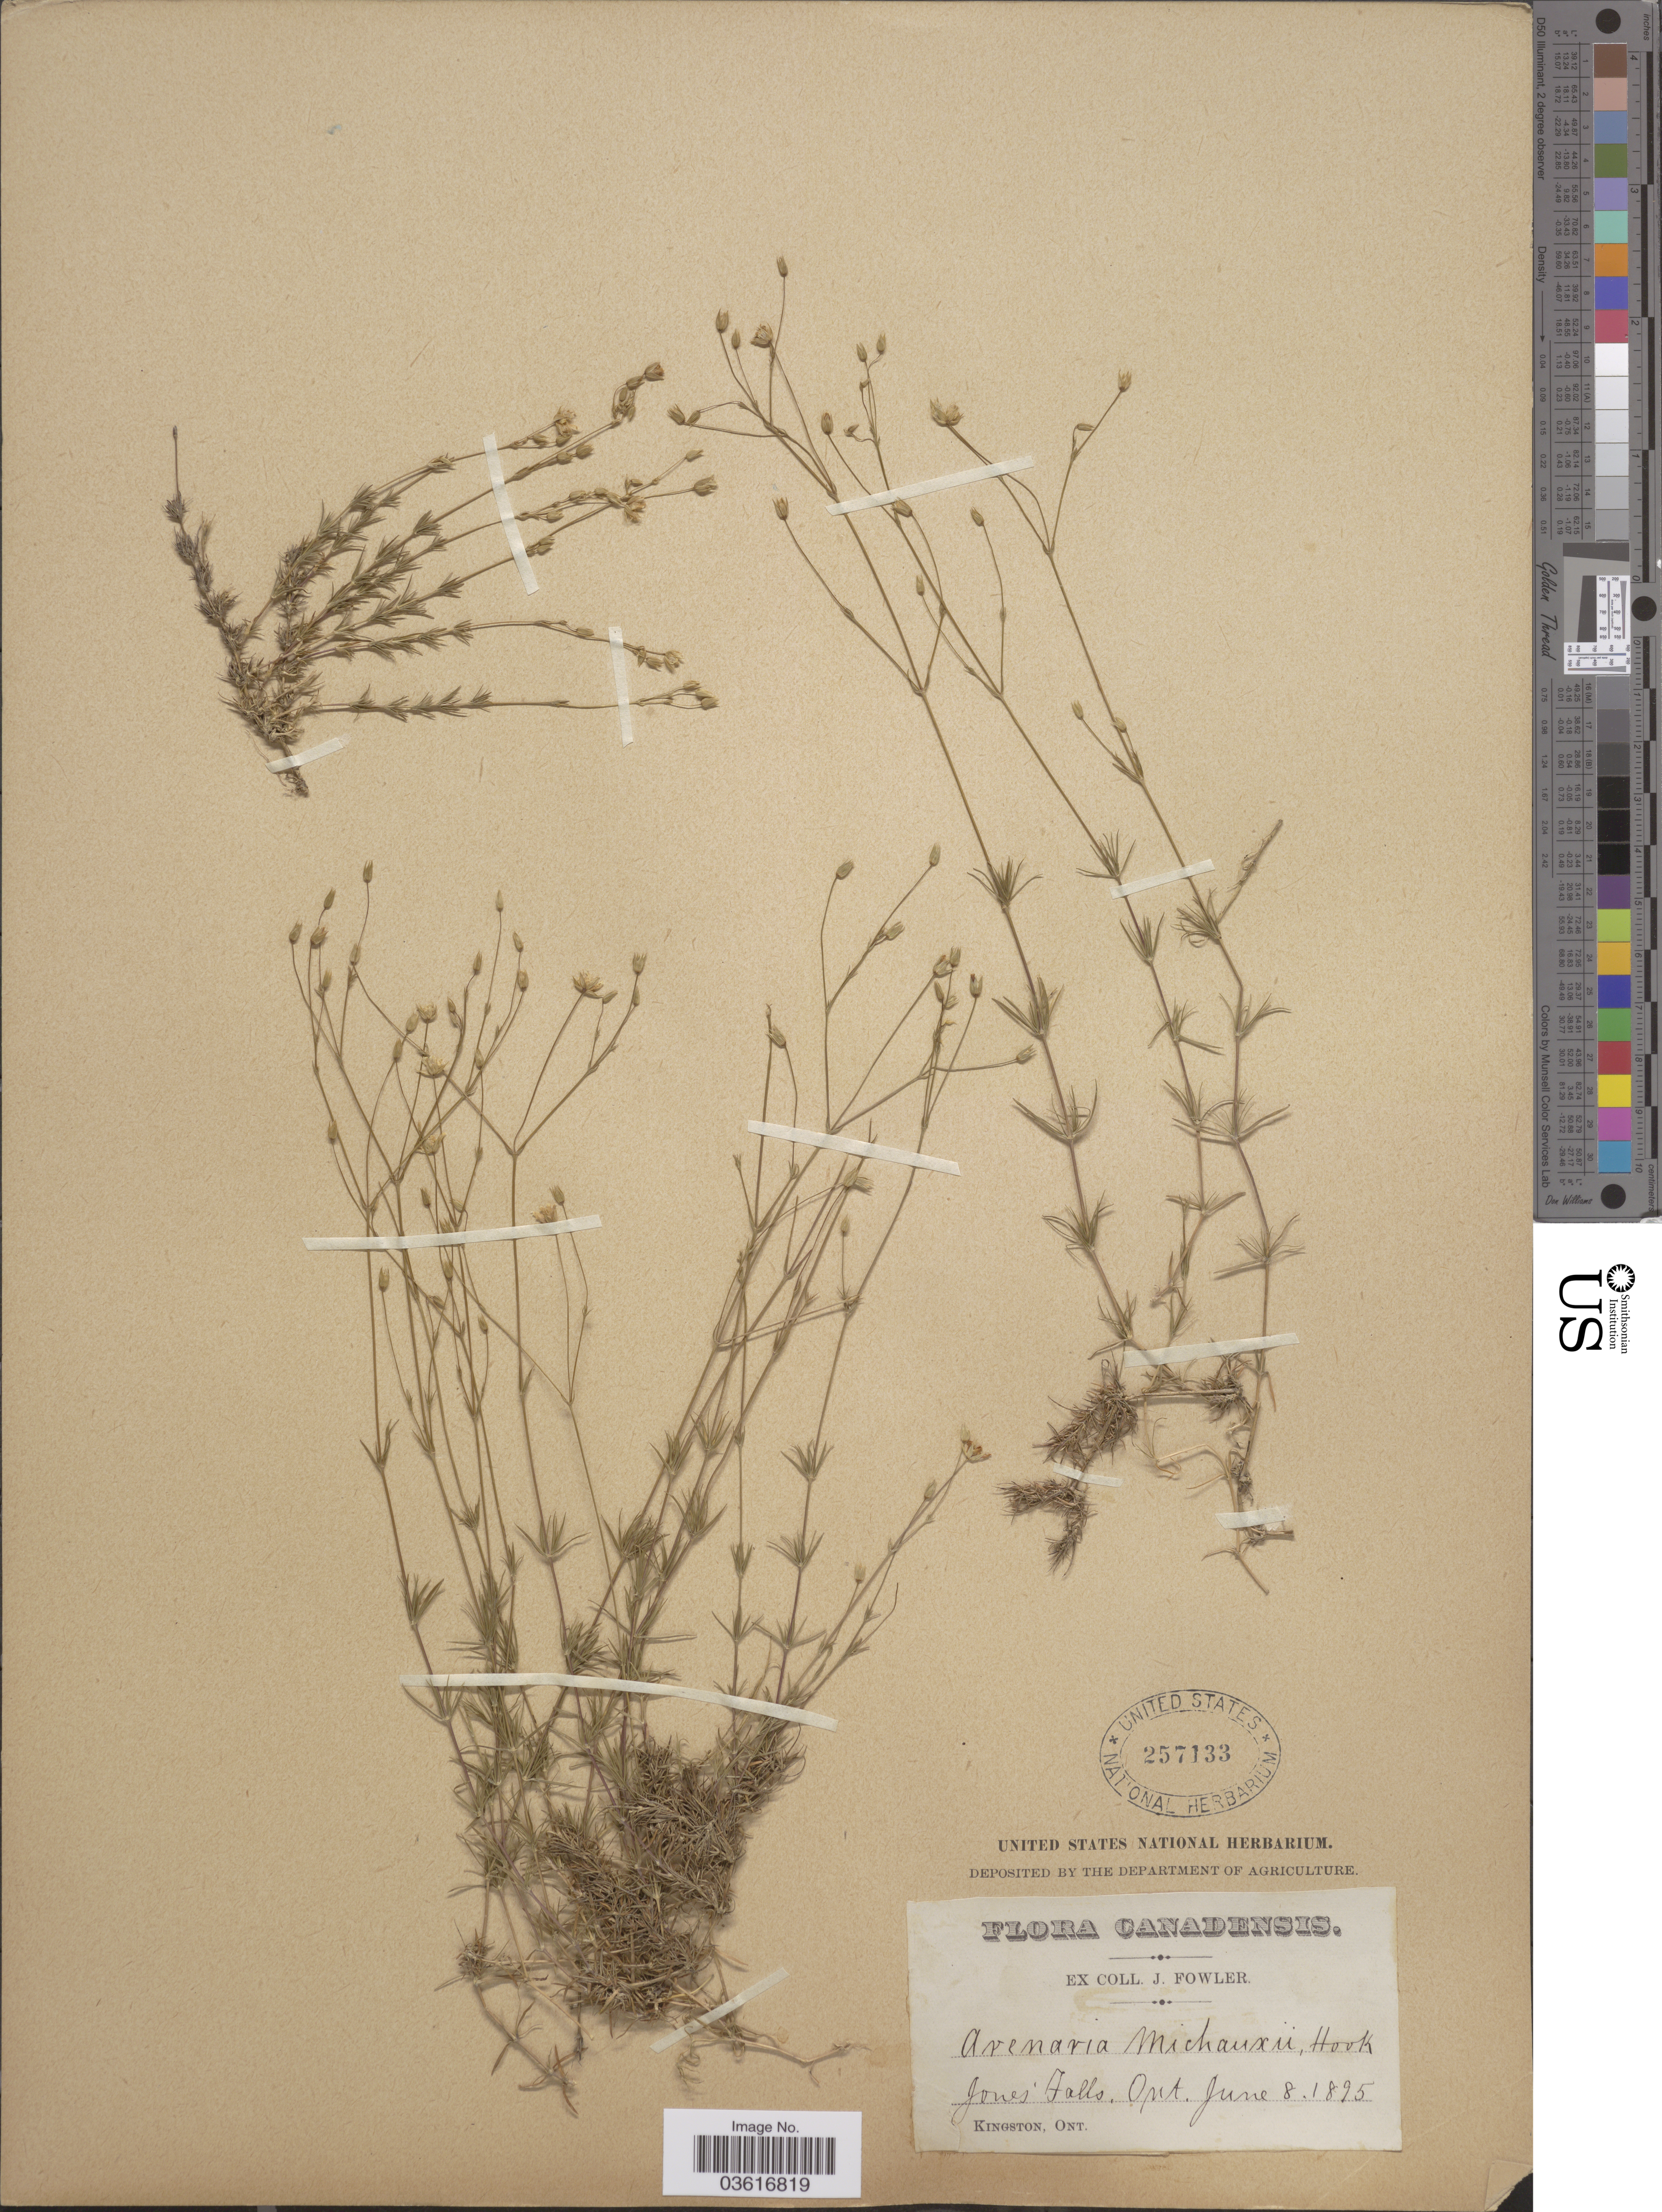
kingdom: Plantae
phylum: Tracheophyta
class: Magnoliopsida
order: Caryophyllales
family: Caryophyllaceae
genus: Minuartia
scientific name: Minuartia stricta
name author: (Sw.) Hiern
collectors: J. Fowler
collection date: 1895-06-08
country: Canada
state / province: Ontario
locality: Jones' Falls.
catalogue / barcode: US 257133